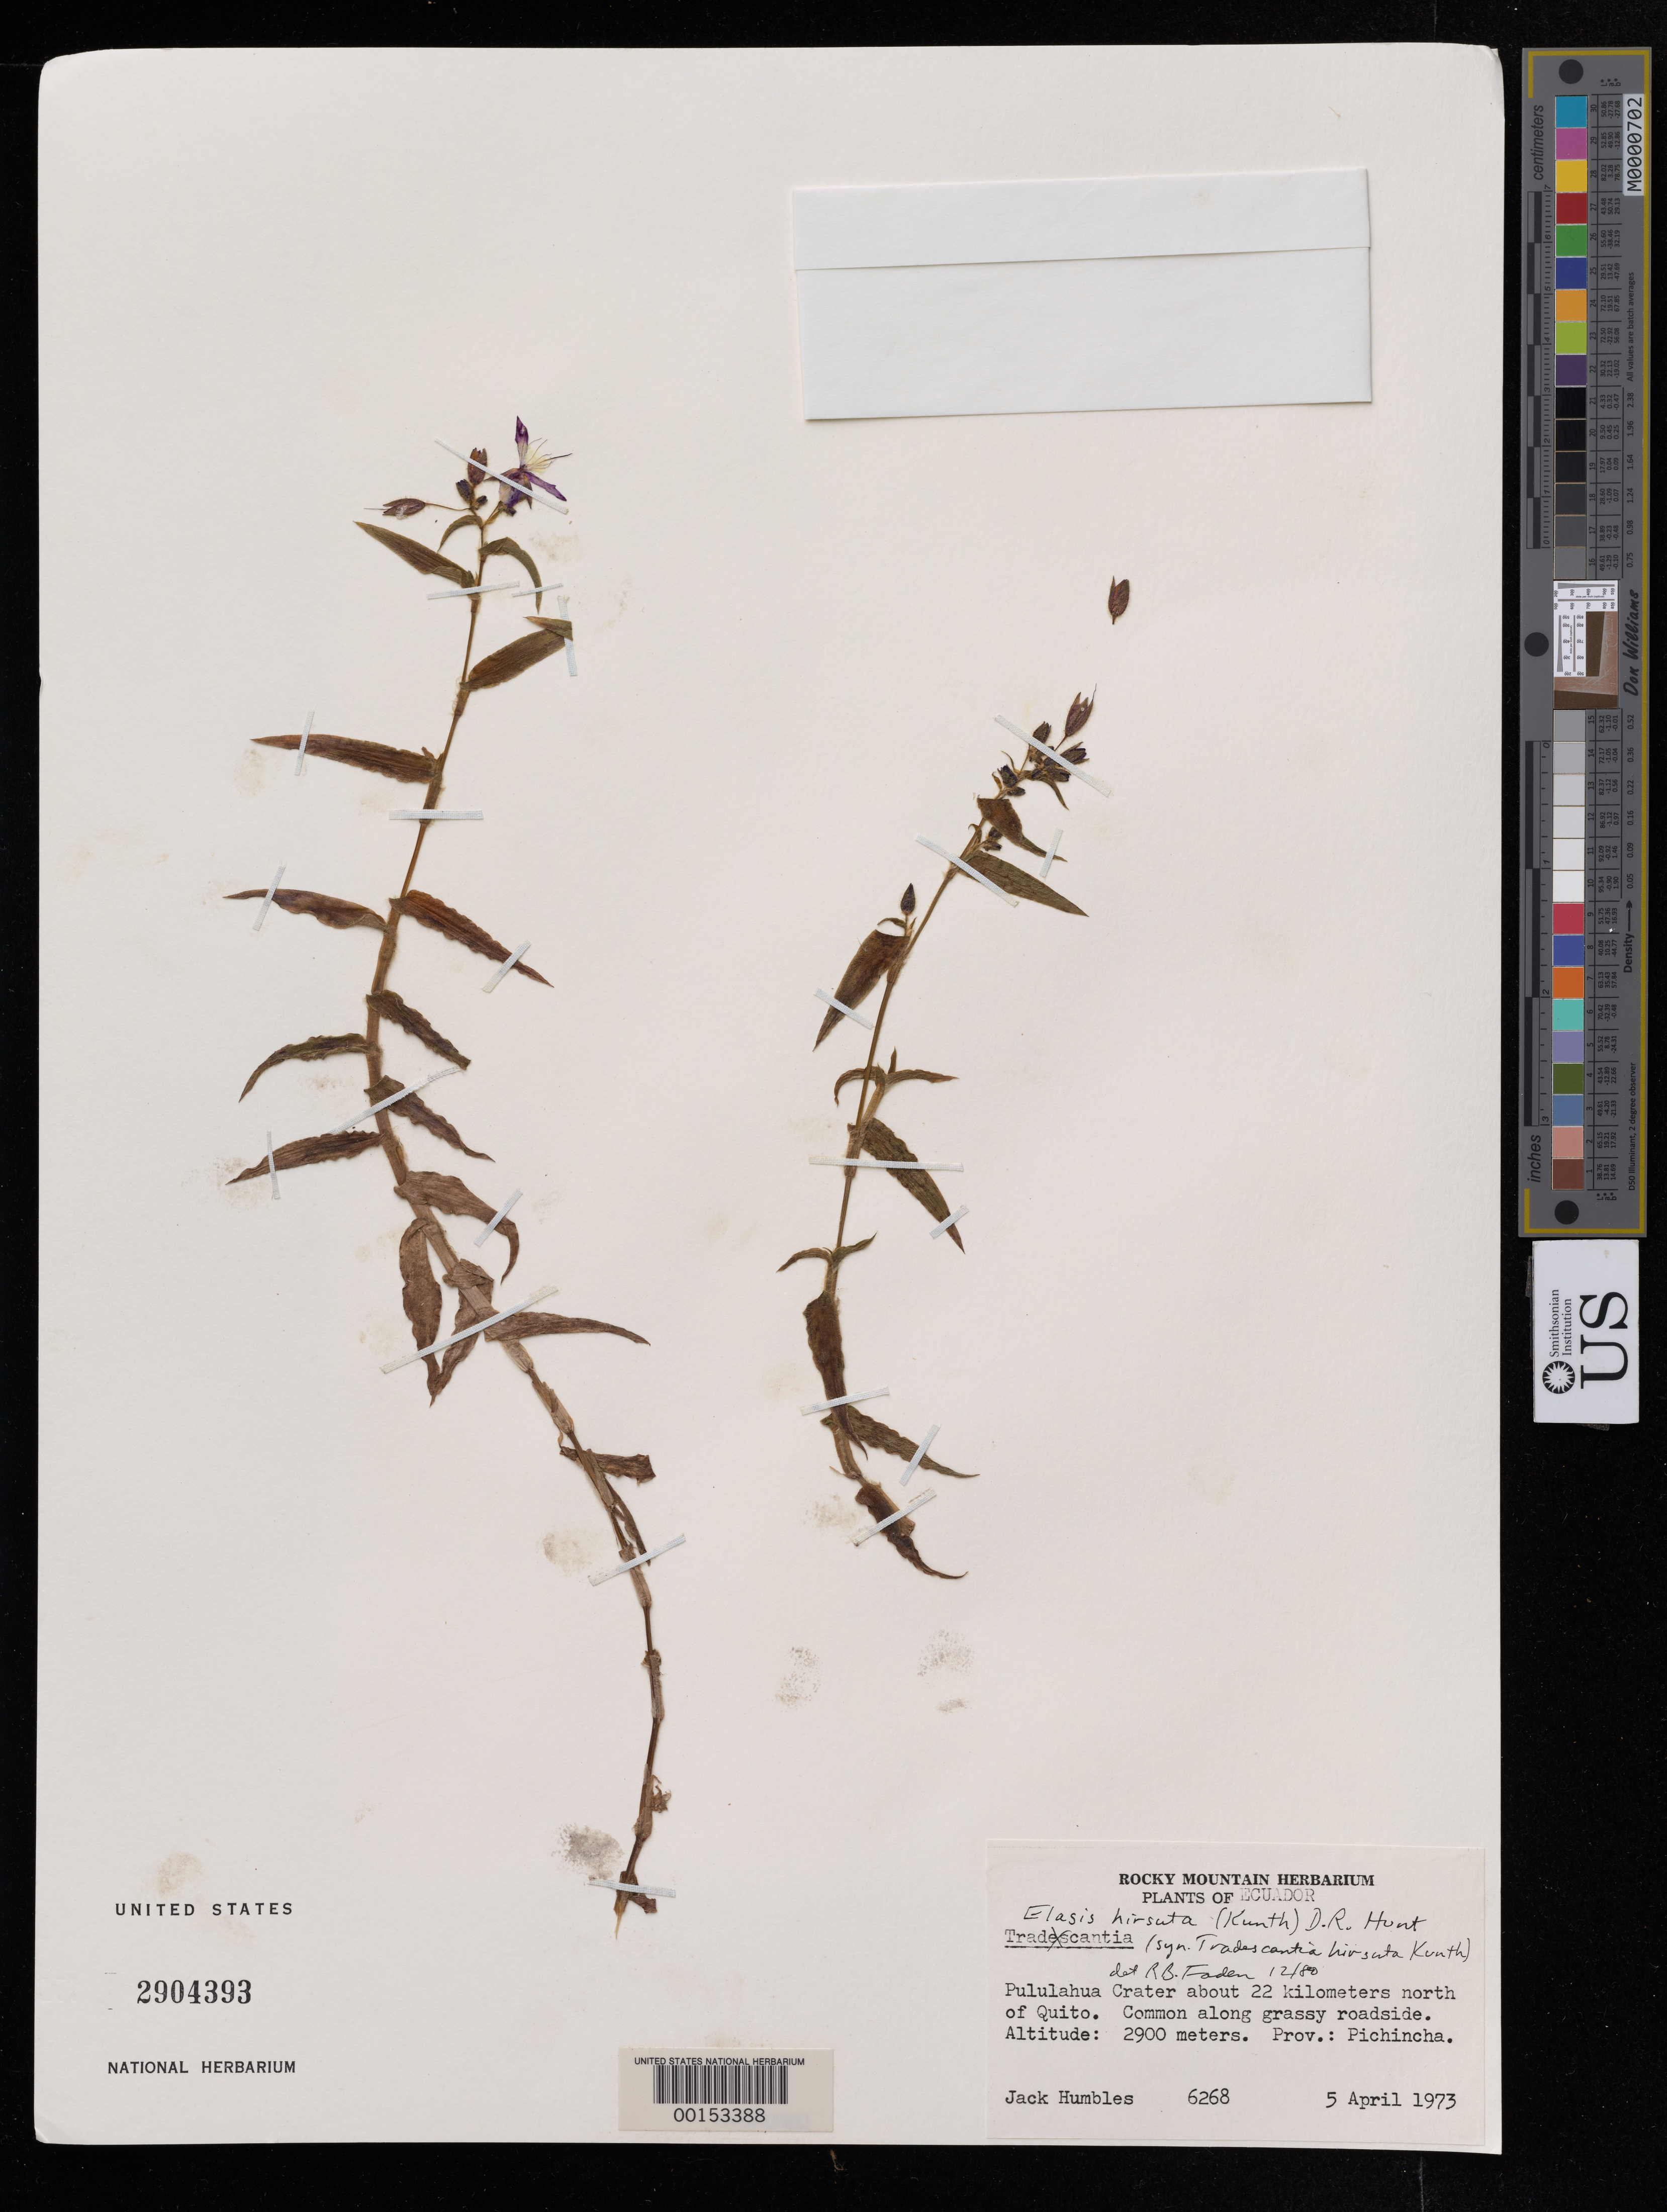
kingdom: Plantae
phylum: Tracheophyta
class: Liliopsida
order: Commelinales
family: Commelinaceae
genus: Elasis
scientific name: Elasis hirsuta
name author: (Kunth) D.R. Hunt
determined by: Faden, Robert B., (US), Smithsonian Institution - National Museum of Natural History (UNITED STATES)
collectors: J. Humbles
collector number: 6268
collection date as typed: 05 Apr 1973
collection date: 1973-04-05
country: Ecuador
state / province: Pichincha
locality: Pululahua crater, N of Quito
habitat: Grassy roadside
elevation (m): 2900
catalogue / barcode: US 2904393